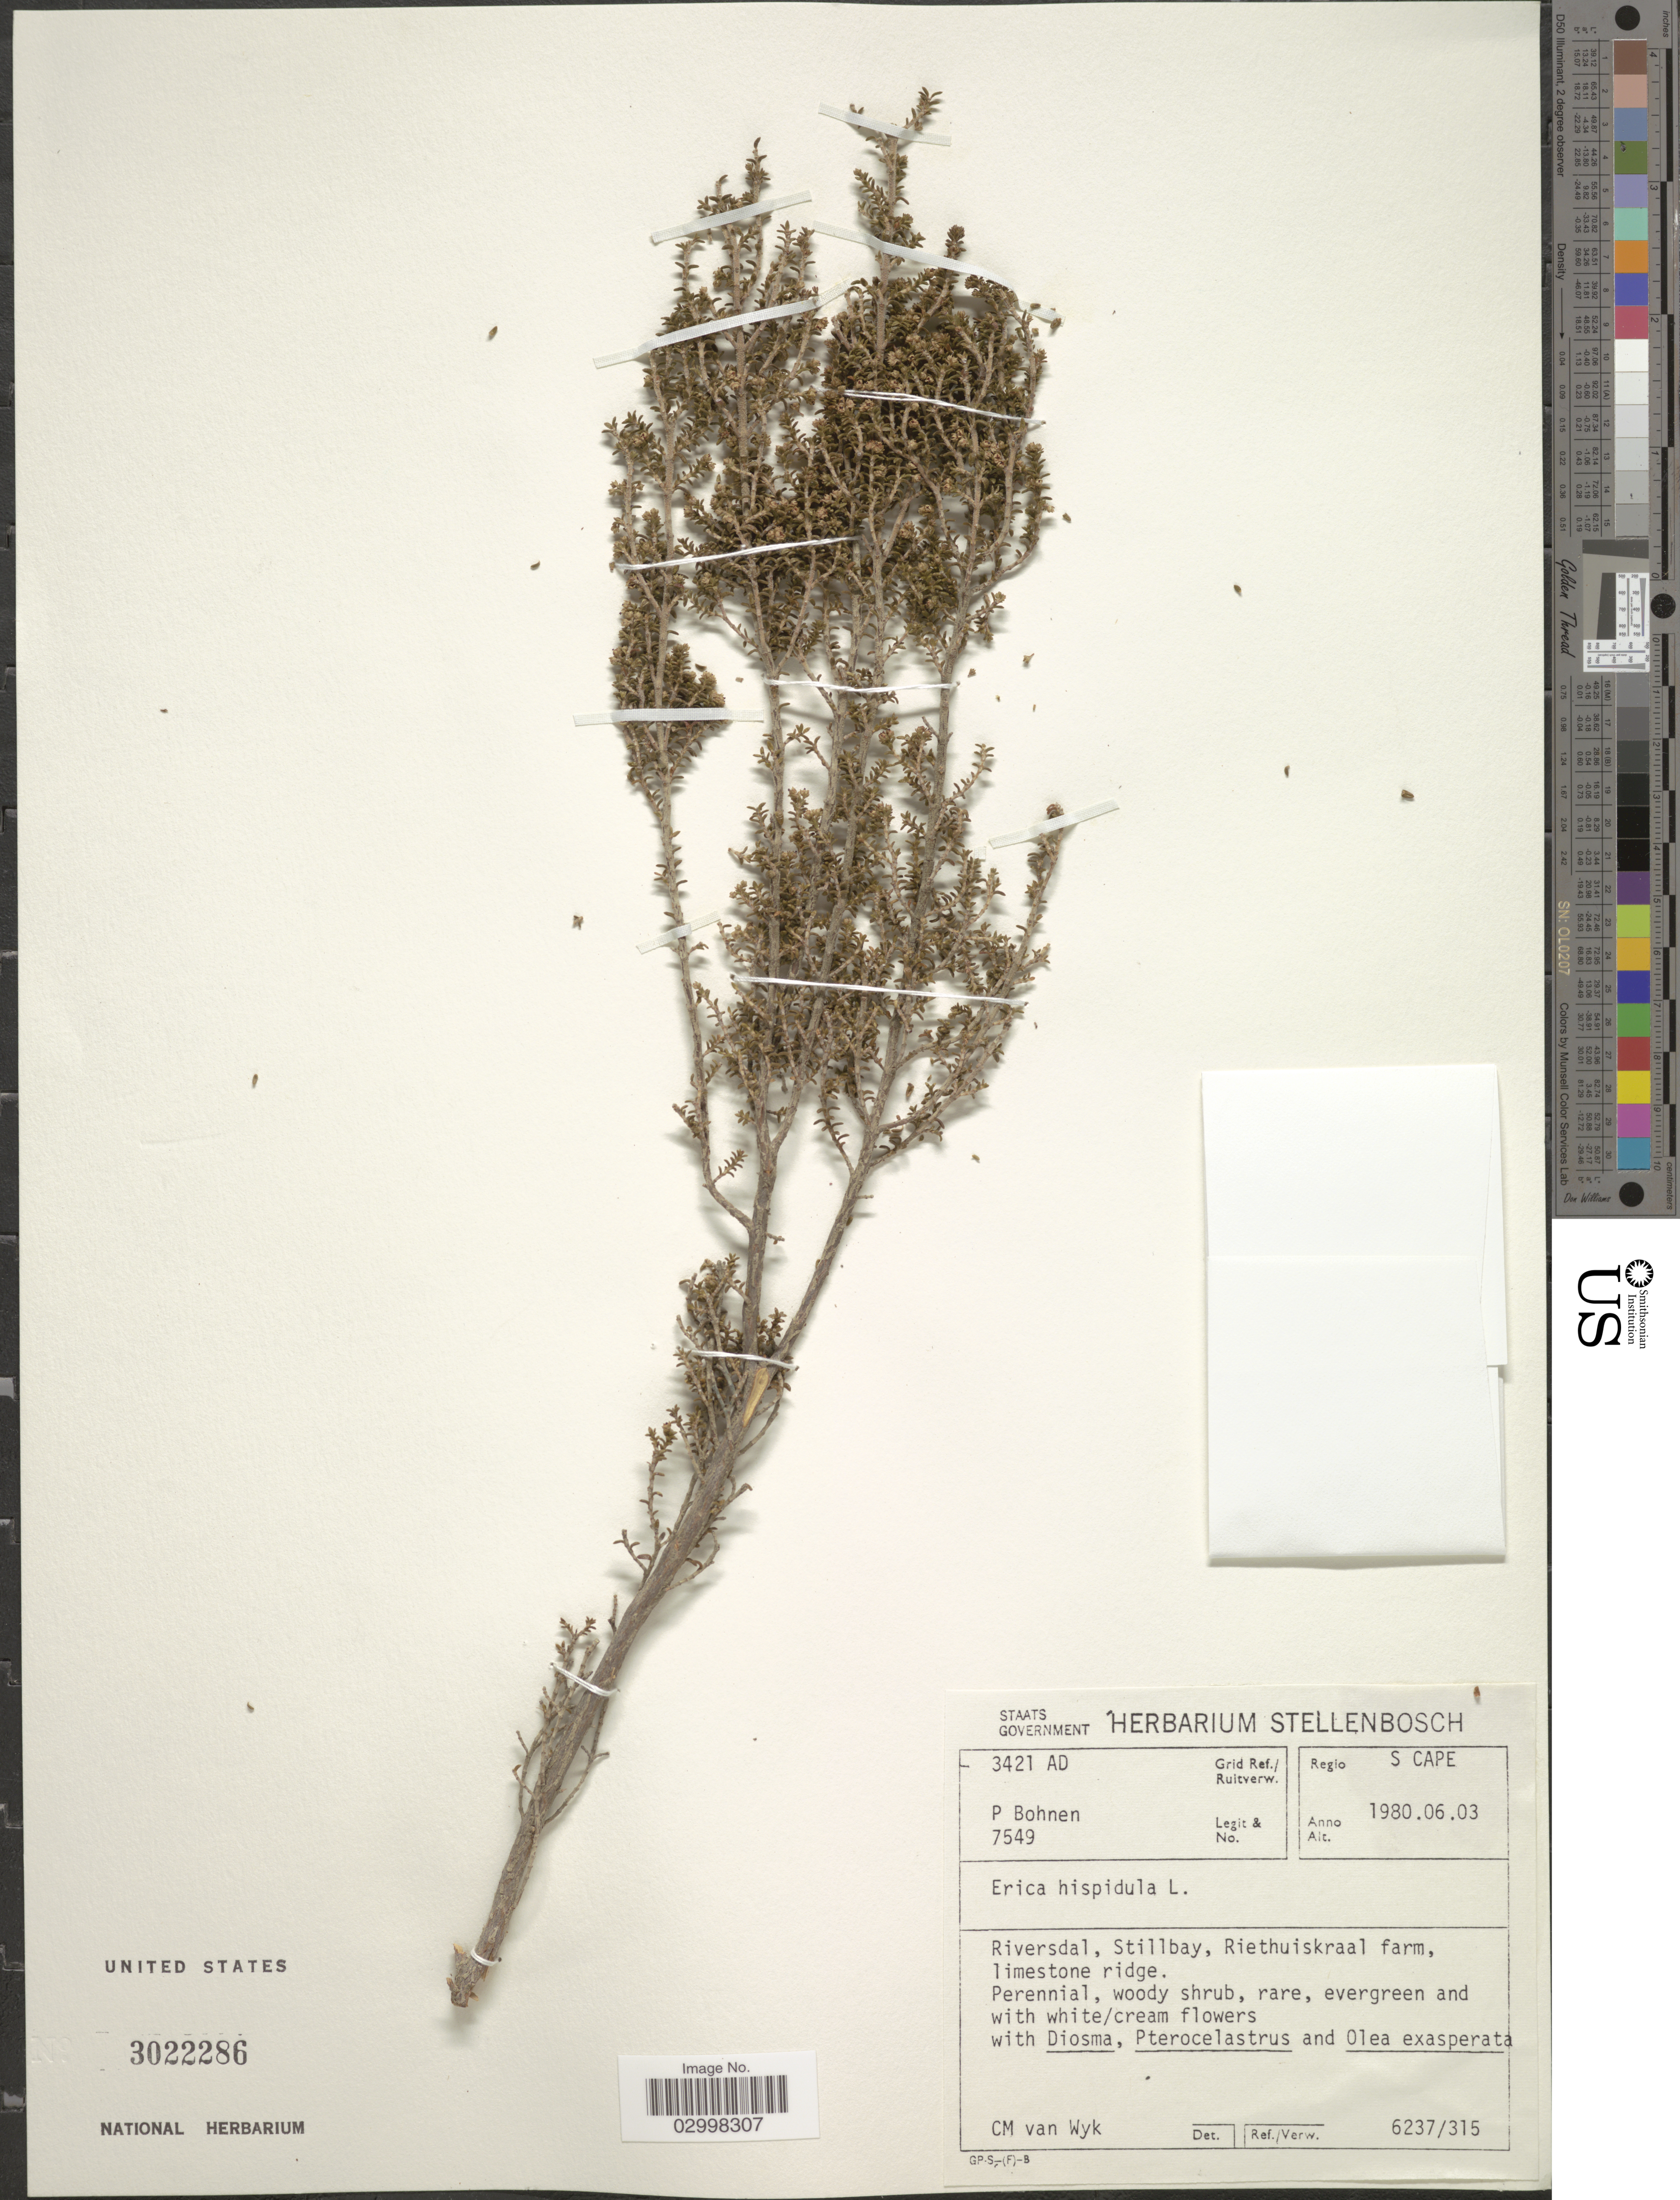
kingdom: Plantae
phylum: Tracheophyta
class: Magnoliopsida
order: Ericales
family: Ericaceae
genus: Erica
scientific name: Erica hispidula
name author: L.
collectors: P. Bohnen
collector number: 7549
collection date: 1980-06-03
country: South Africa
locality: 3421 AD Grid Ref./ Ruiterverw. Regio S. Cape. Riversdal, Stillbay, Riethuiskraal farm, limestone ridge.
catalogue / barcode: US 3022286